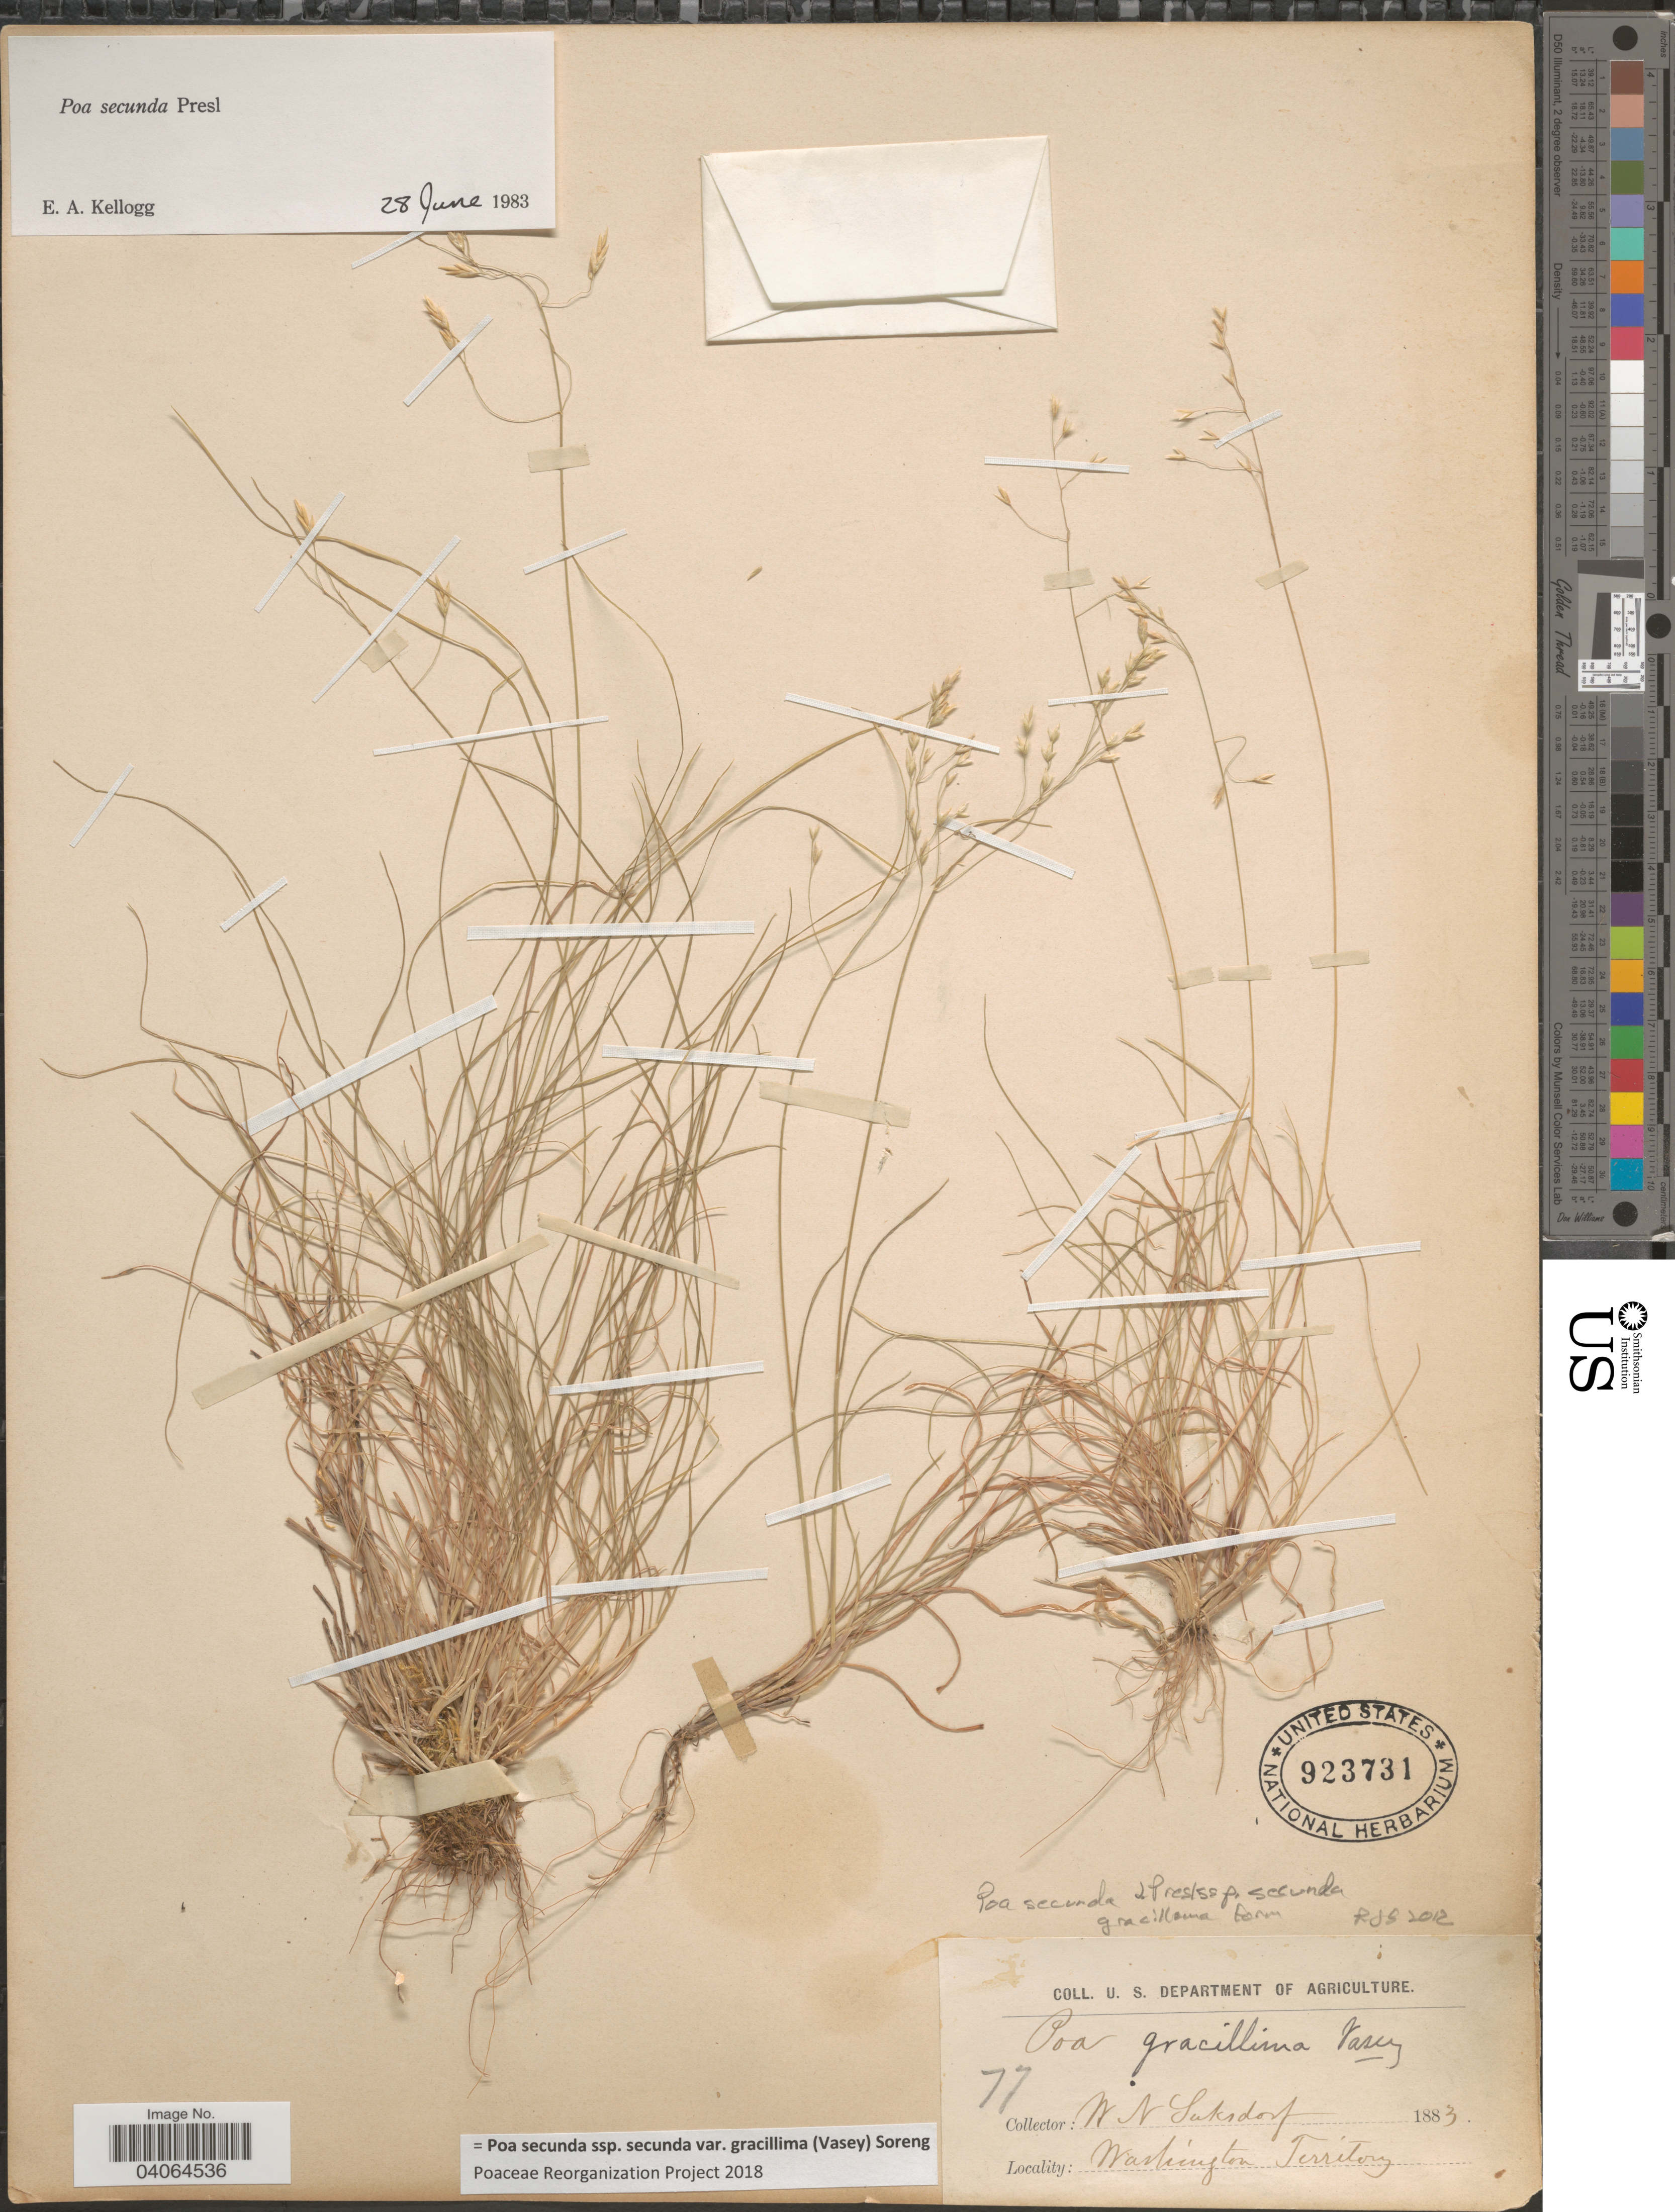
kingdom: Plantae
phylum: Tracheophyta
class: Liliopsida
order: Poales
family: Poaceae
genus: Poa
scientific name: Poa secunda subsp. secunda var. gracillima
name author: (Vasey) Soreng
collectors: W. N. Suksdorf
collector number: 77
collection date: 1883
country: United States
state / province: Washington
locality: Washington Territory.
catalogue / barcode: US 923731